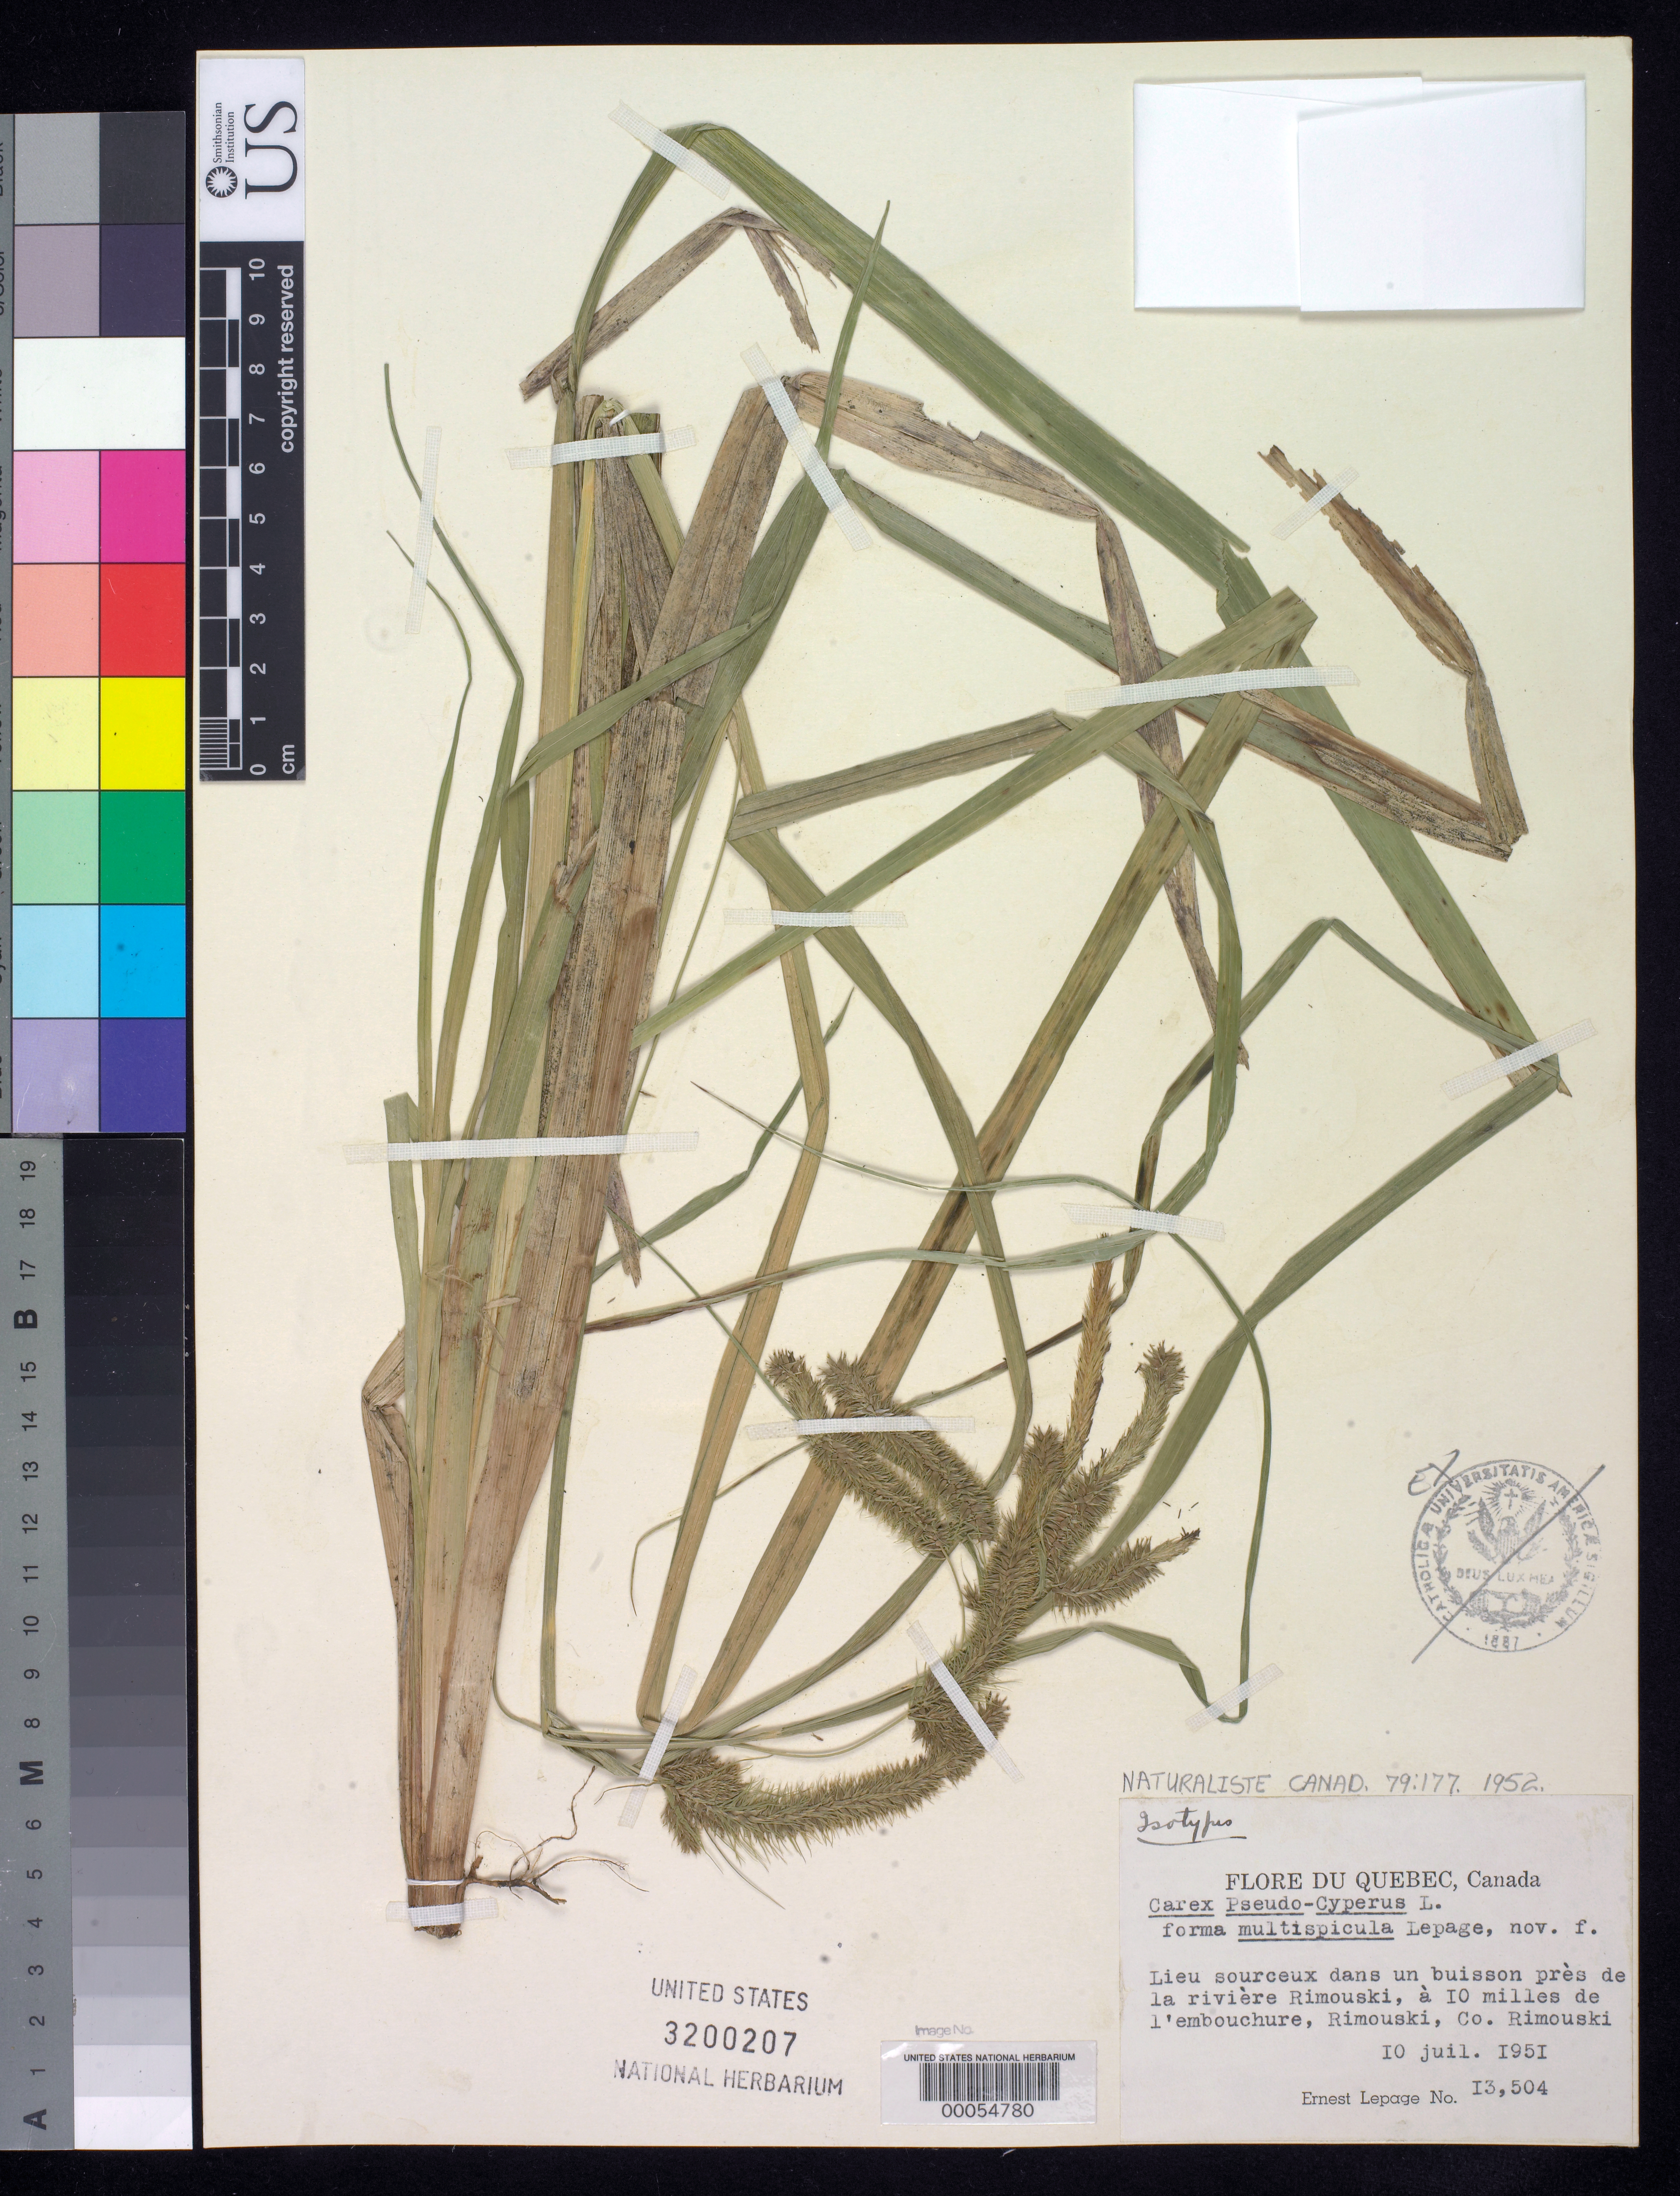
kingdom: Plantae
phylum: Tracheophyta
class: Liliopsida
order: Poales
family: Cyperaceae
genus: Carex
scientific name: Carex pseudocyperus f. multispicula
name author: Lepage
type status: Isotype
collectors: E. L. Lepage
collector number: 13504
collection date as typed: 10 Jul 1951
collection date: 1951-07-10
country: Canada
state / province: Quebec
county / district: Rimouski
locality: Rimouski River, 10 mi of l'Embouchure, Rimouski.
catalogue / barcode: US 3200207